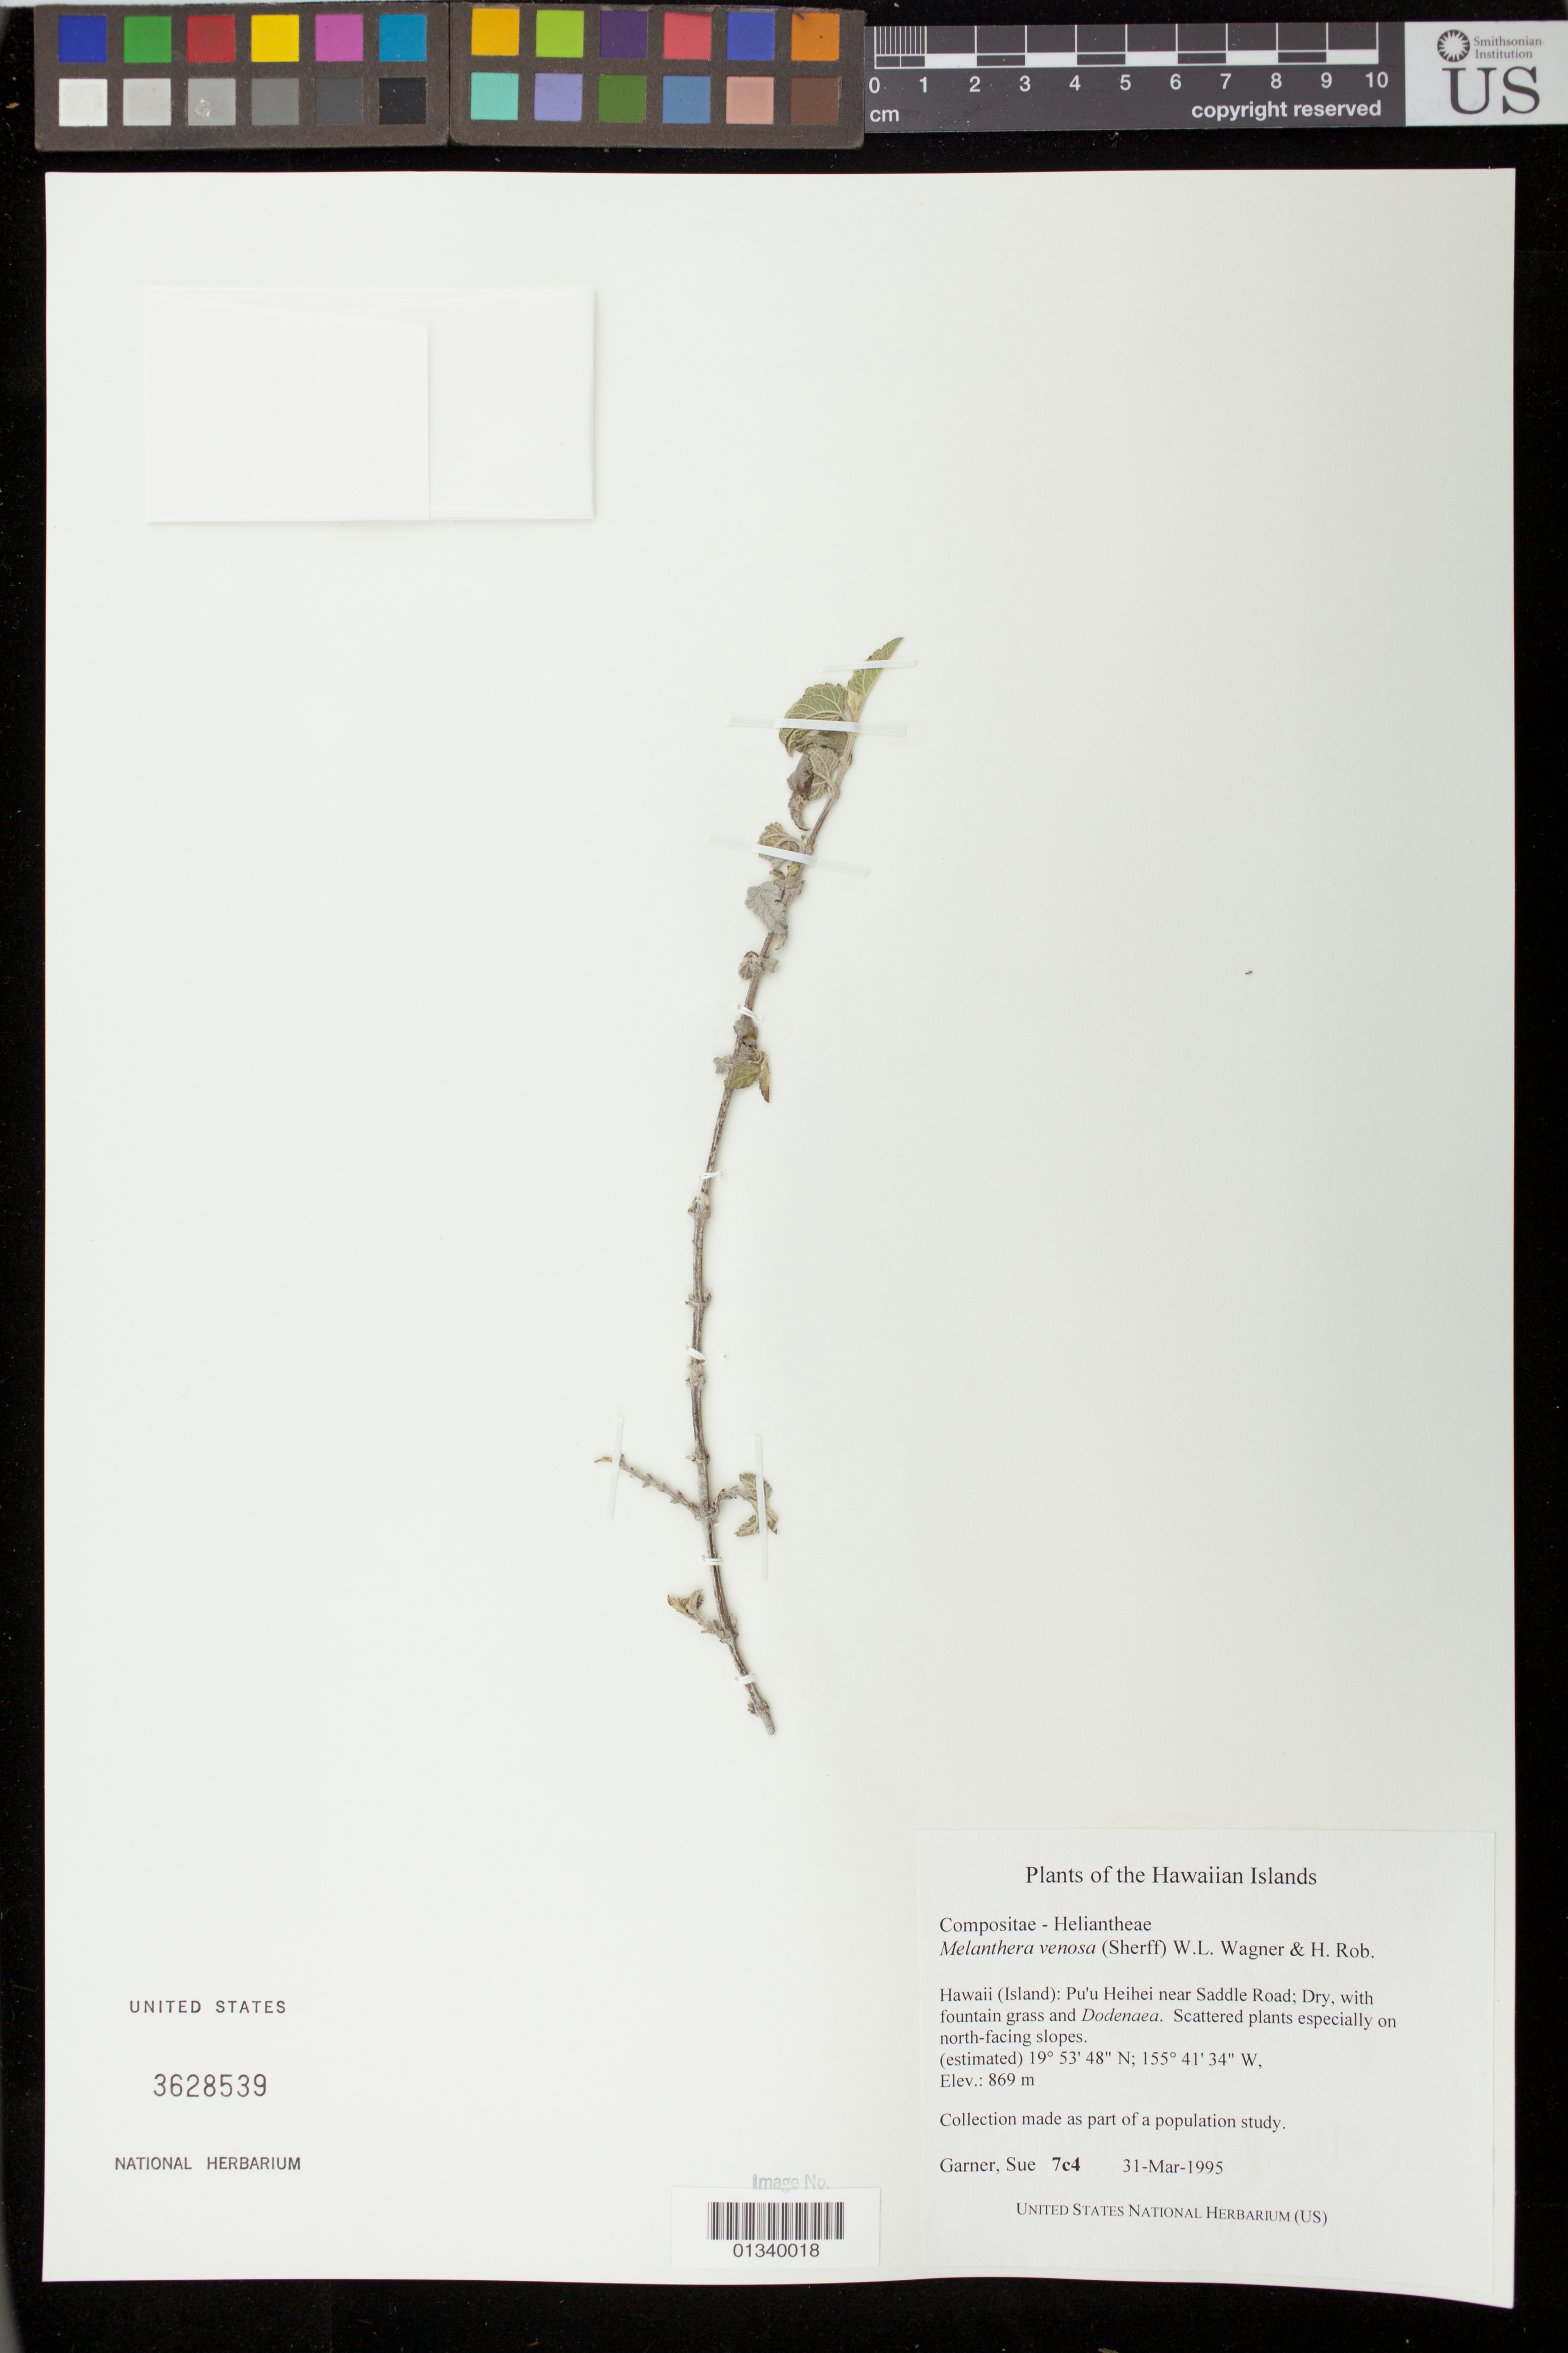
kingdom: Plantae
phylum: Tracheophyta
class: Magnoliopsida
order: Asterales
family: Asteraceae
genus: Wollastonia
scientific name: Wollastonia venosa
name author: (Sherff) Orchard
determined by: Wagner, W. L., (BOT), Smithsonian Institution - National Museum of Natural History (UNITED STATES)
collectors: S. Garner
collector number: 7c4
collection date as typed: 31 March 1995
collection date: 1995-03-31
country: United States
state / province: Hawaii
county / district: Hawaii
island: Hawaii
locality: Pu'u Heihei near Saddle Road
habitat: Dry with fountain grass and Dodenaea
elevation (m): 869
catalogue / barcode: US 3628539